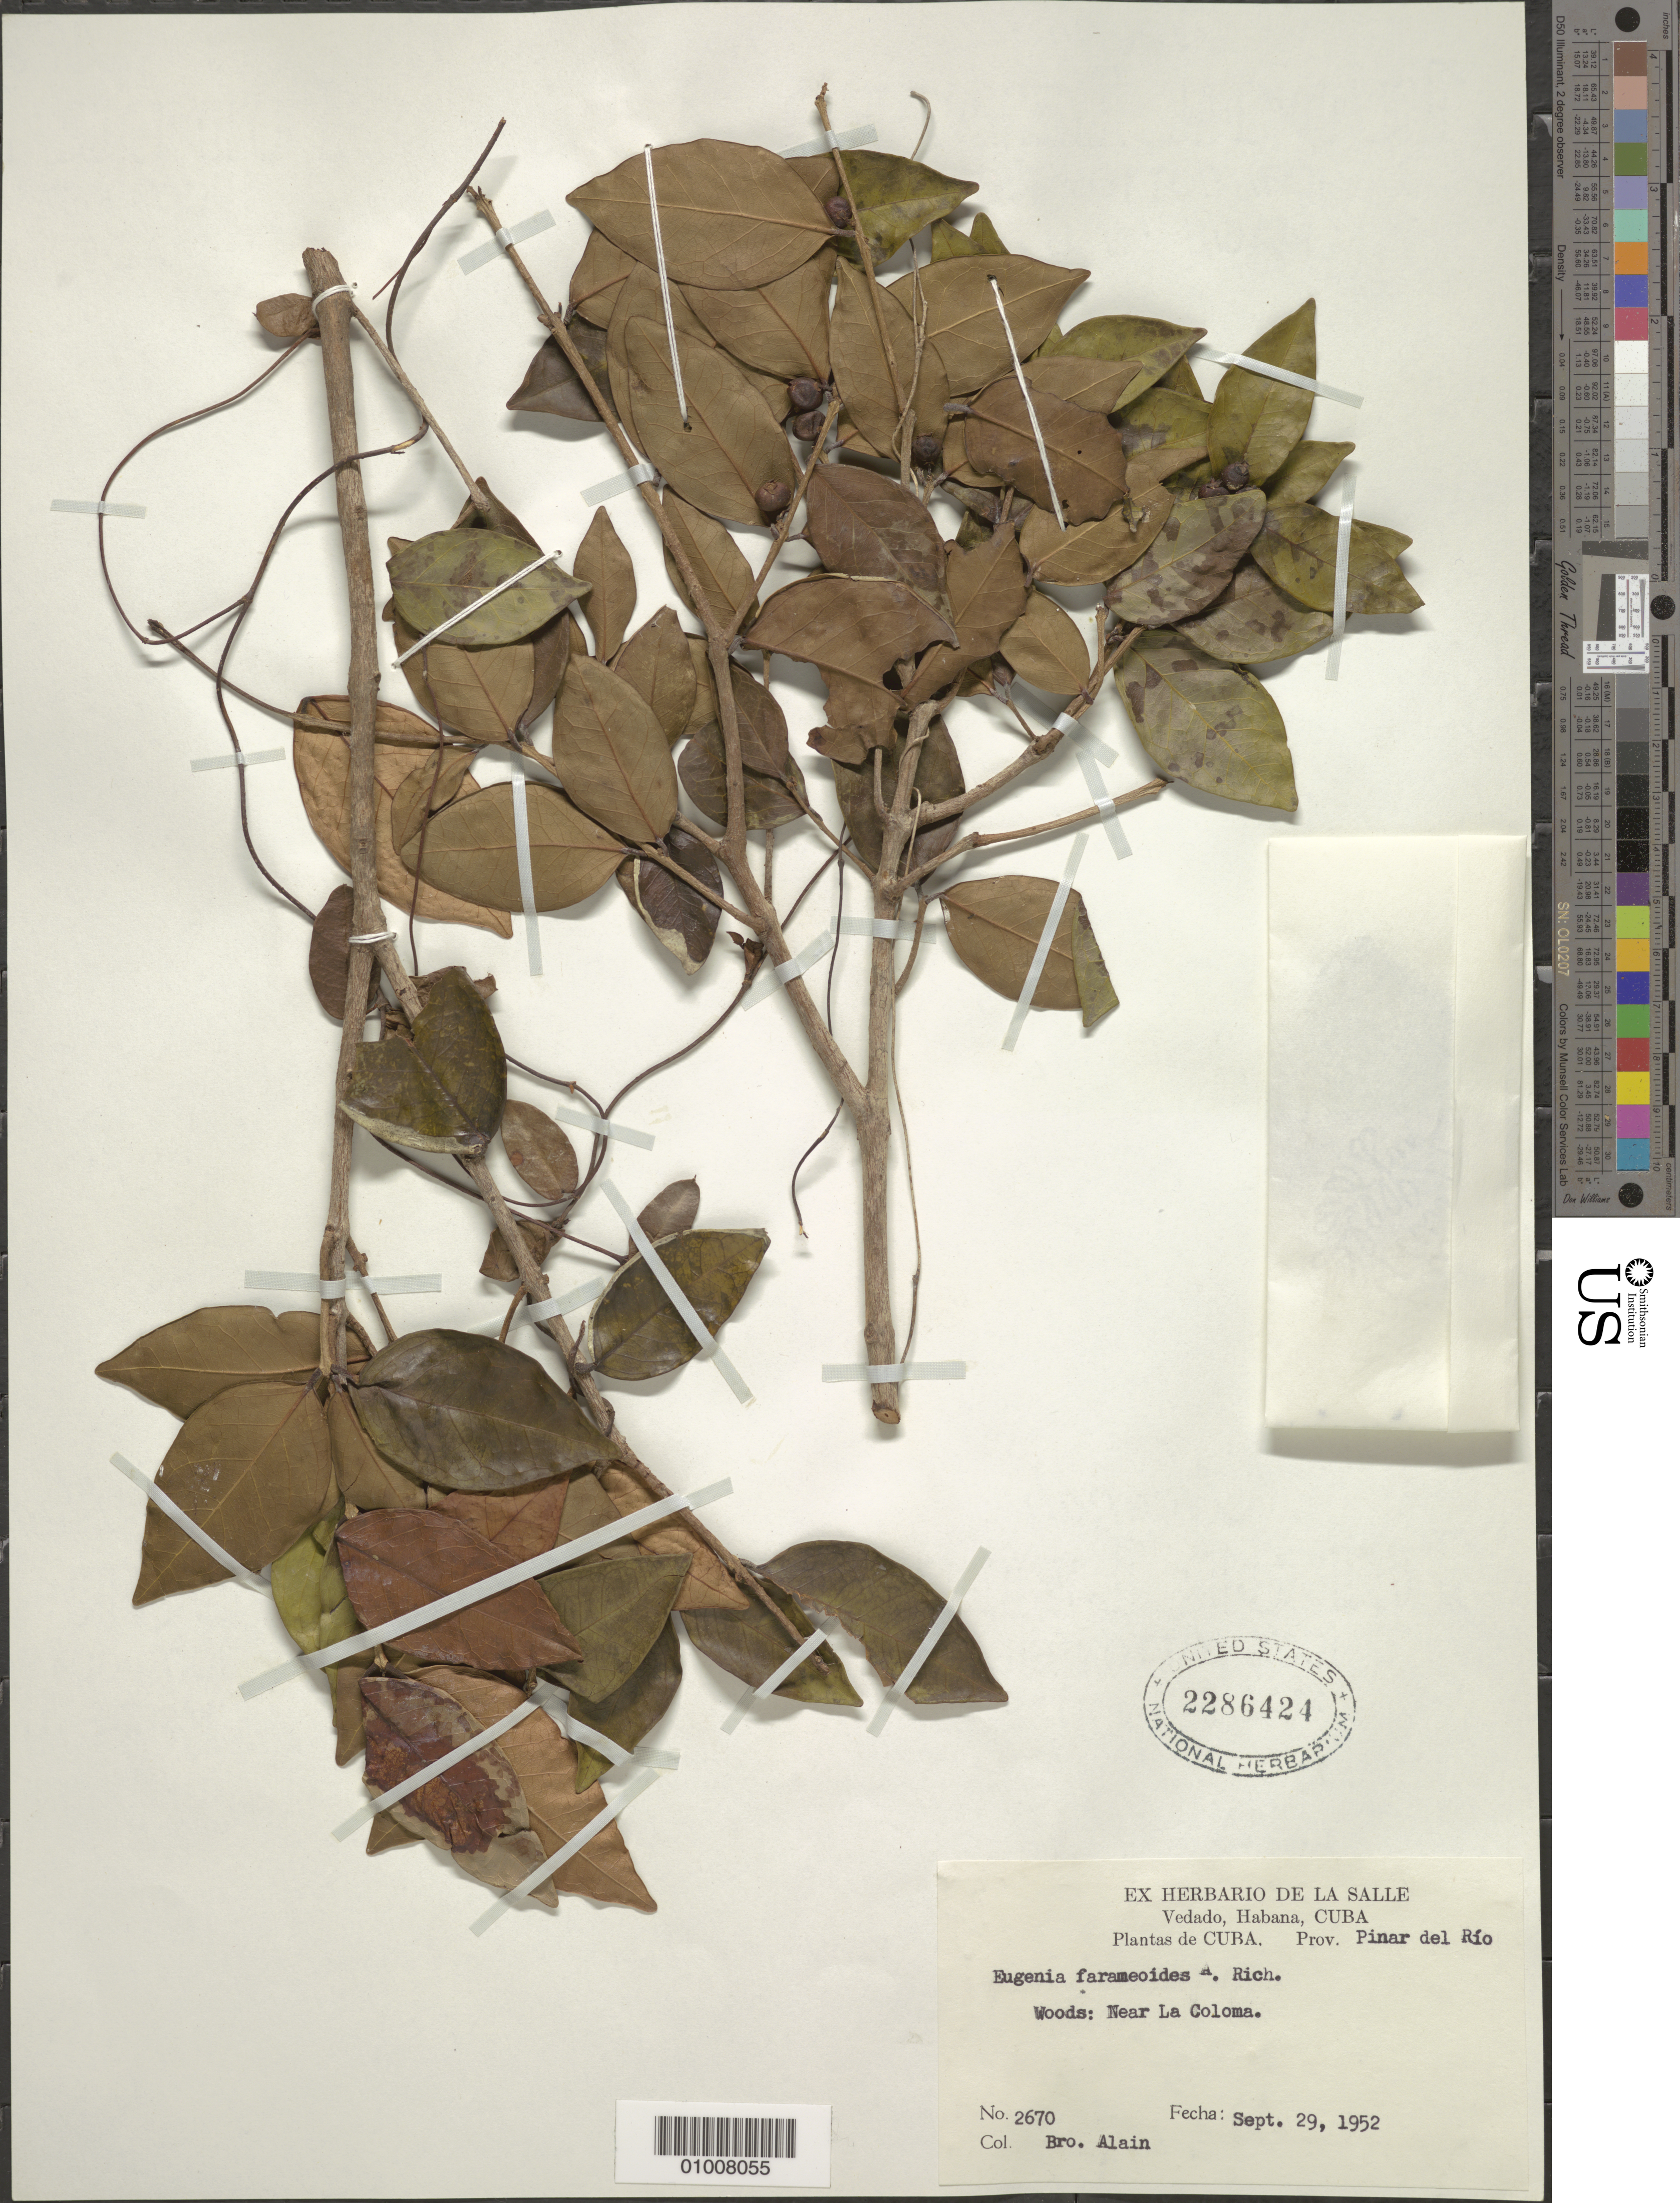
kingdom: Plantae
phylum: Tracheophyta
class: Magnoliopsida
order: Myrtales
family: Myrtaceae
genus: Eugenia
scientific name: Eugenia farameoides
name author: A. Rich.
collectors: A. H. Liogier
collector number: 2670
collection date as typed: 29 Sep 1952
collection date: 1952-09-29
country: Cuba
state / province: Pinar del Rio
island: Cuba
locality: Near La Coloma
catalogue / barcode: US 2286424